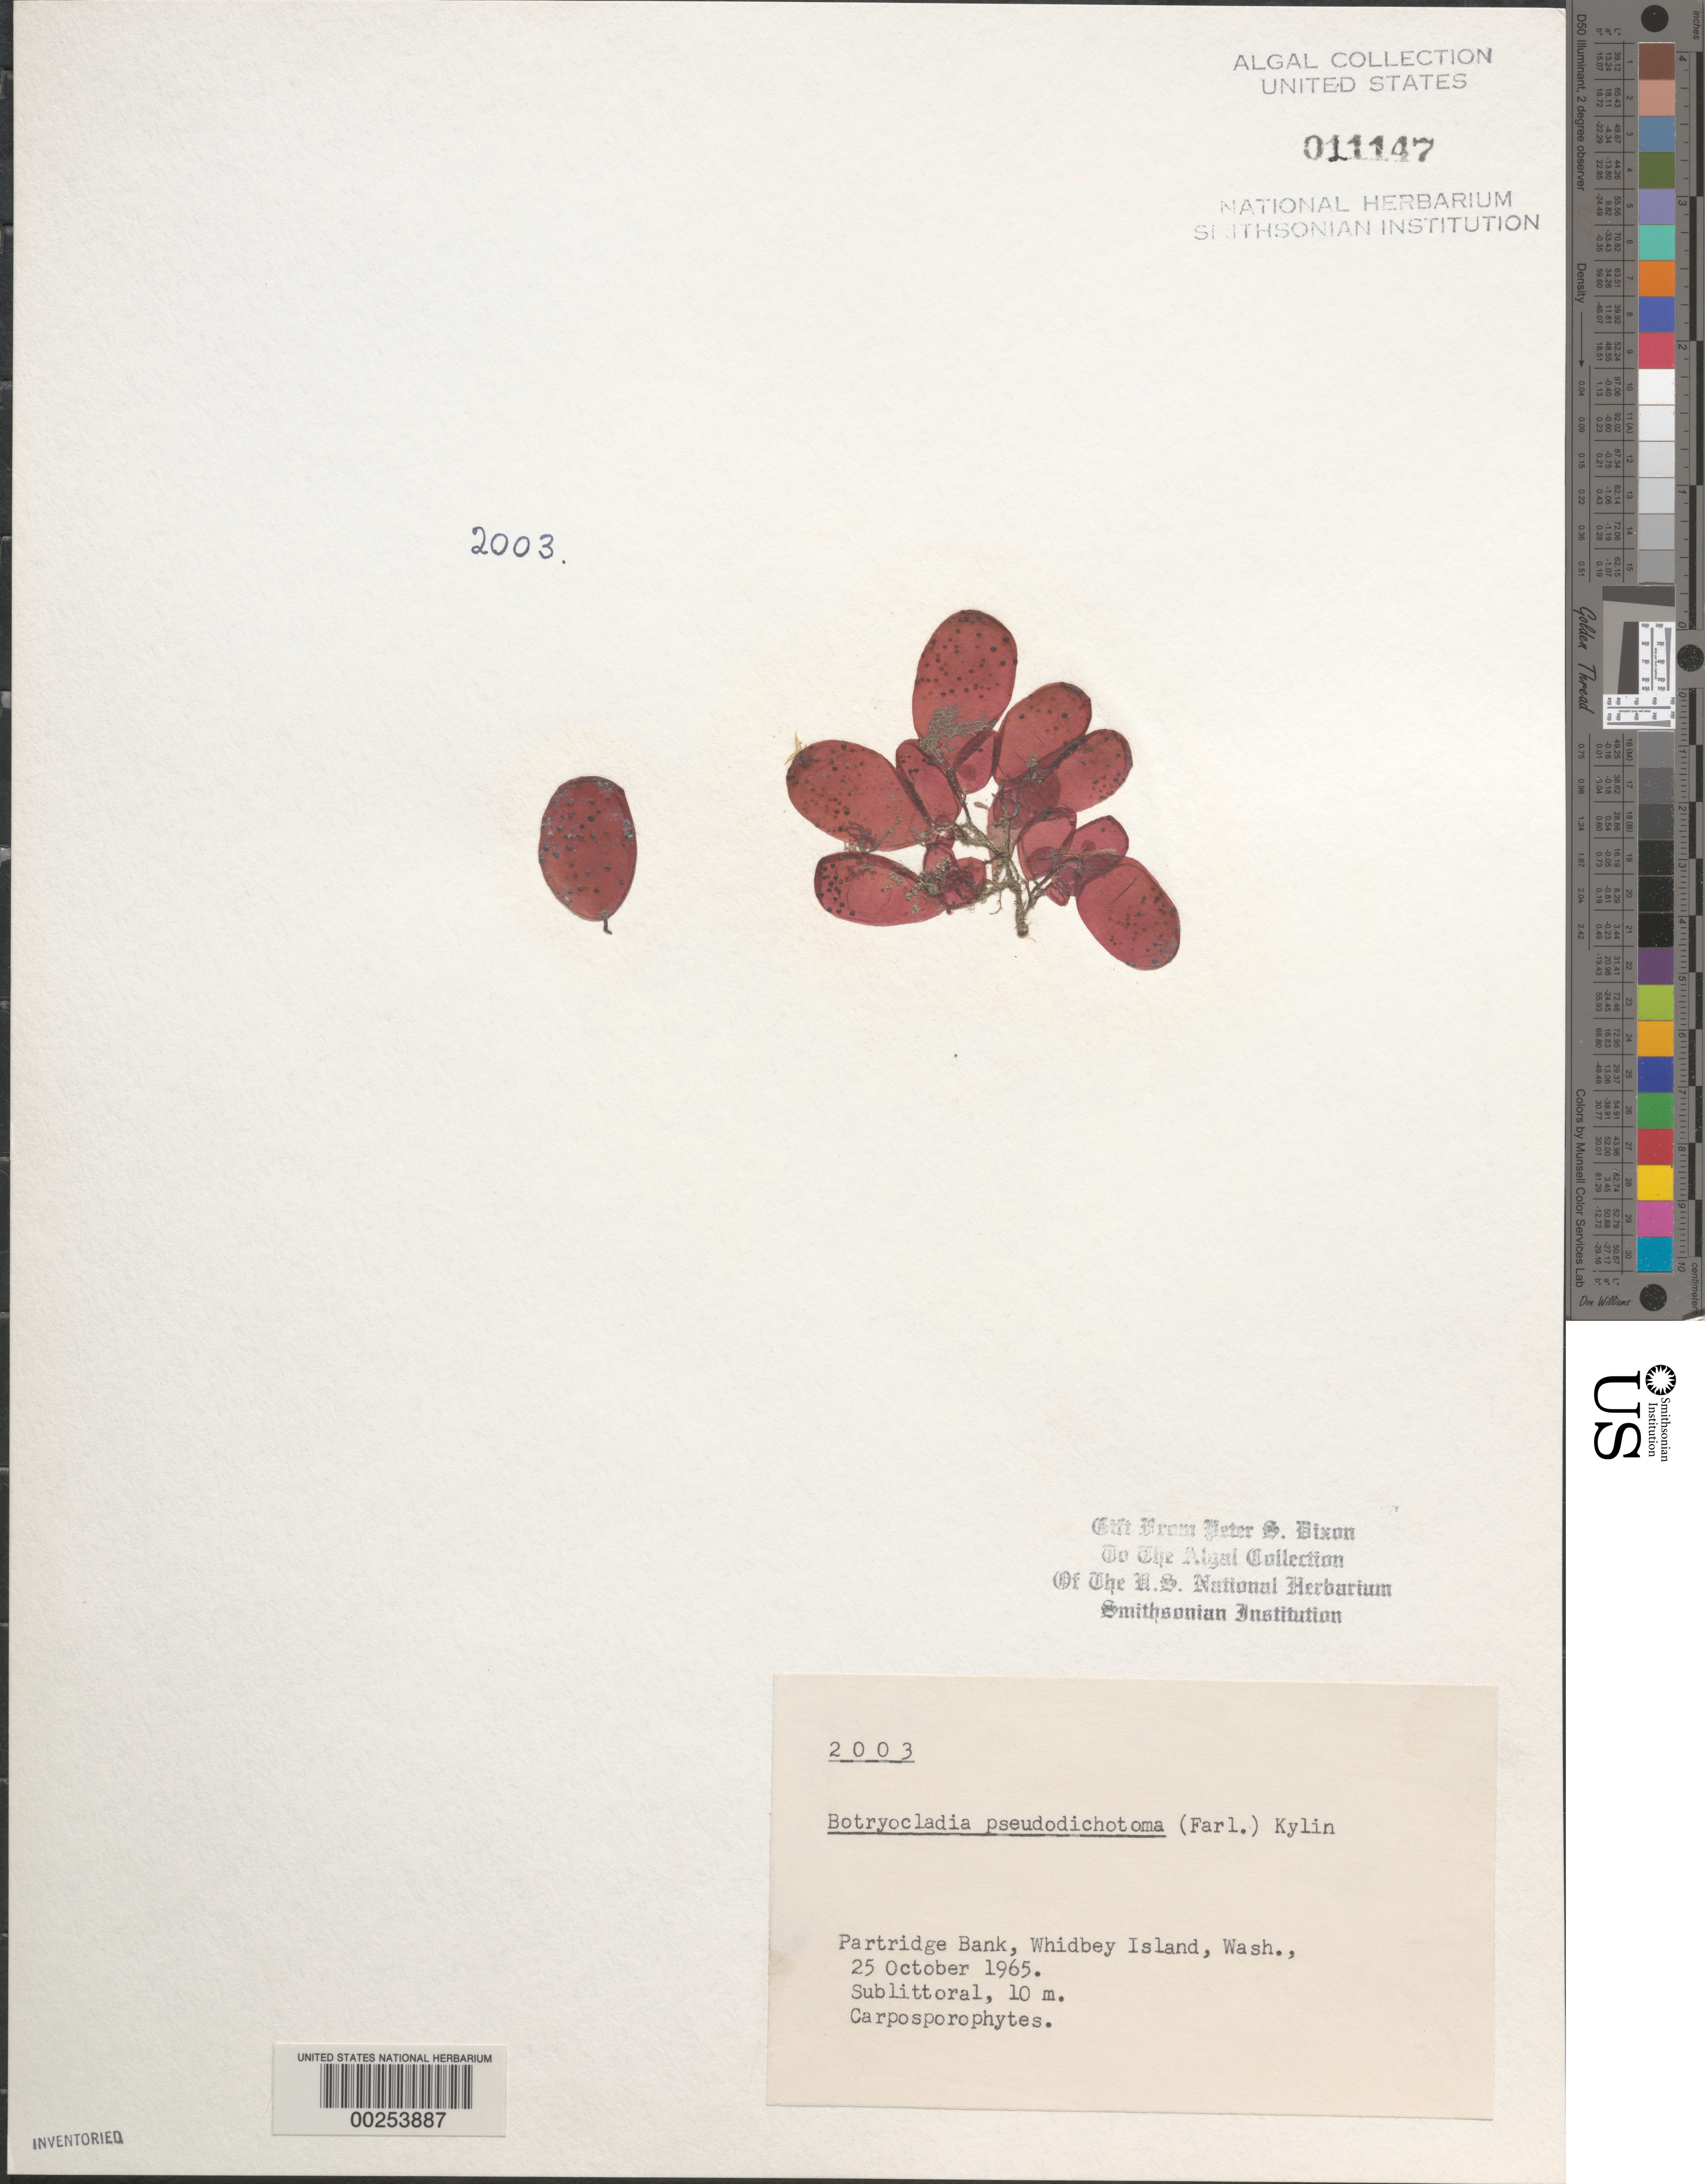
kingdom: Plantae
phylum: Rhodophyta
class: Florideophyceae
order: Rhodymeniales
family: Rhodymeniaceae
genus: Botryocladia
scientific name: Botryocladia pseudodichotoma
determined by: Dixon, P. S.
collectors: P. S. Dixon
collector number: PSD 2003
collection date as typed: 25 Oct 1965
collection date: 1965-10-25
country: United States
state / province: Washington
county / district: Island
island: Whidbey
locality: Partridge Bank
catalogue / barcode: US 11147